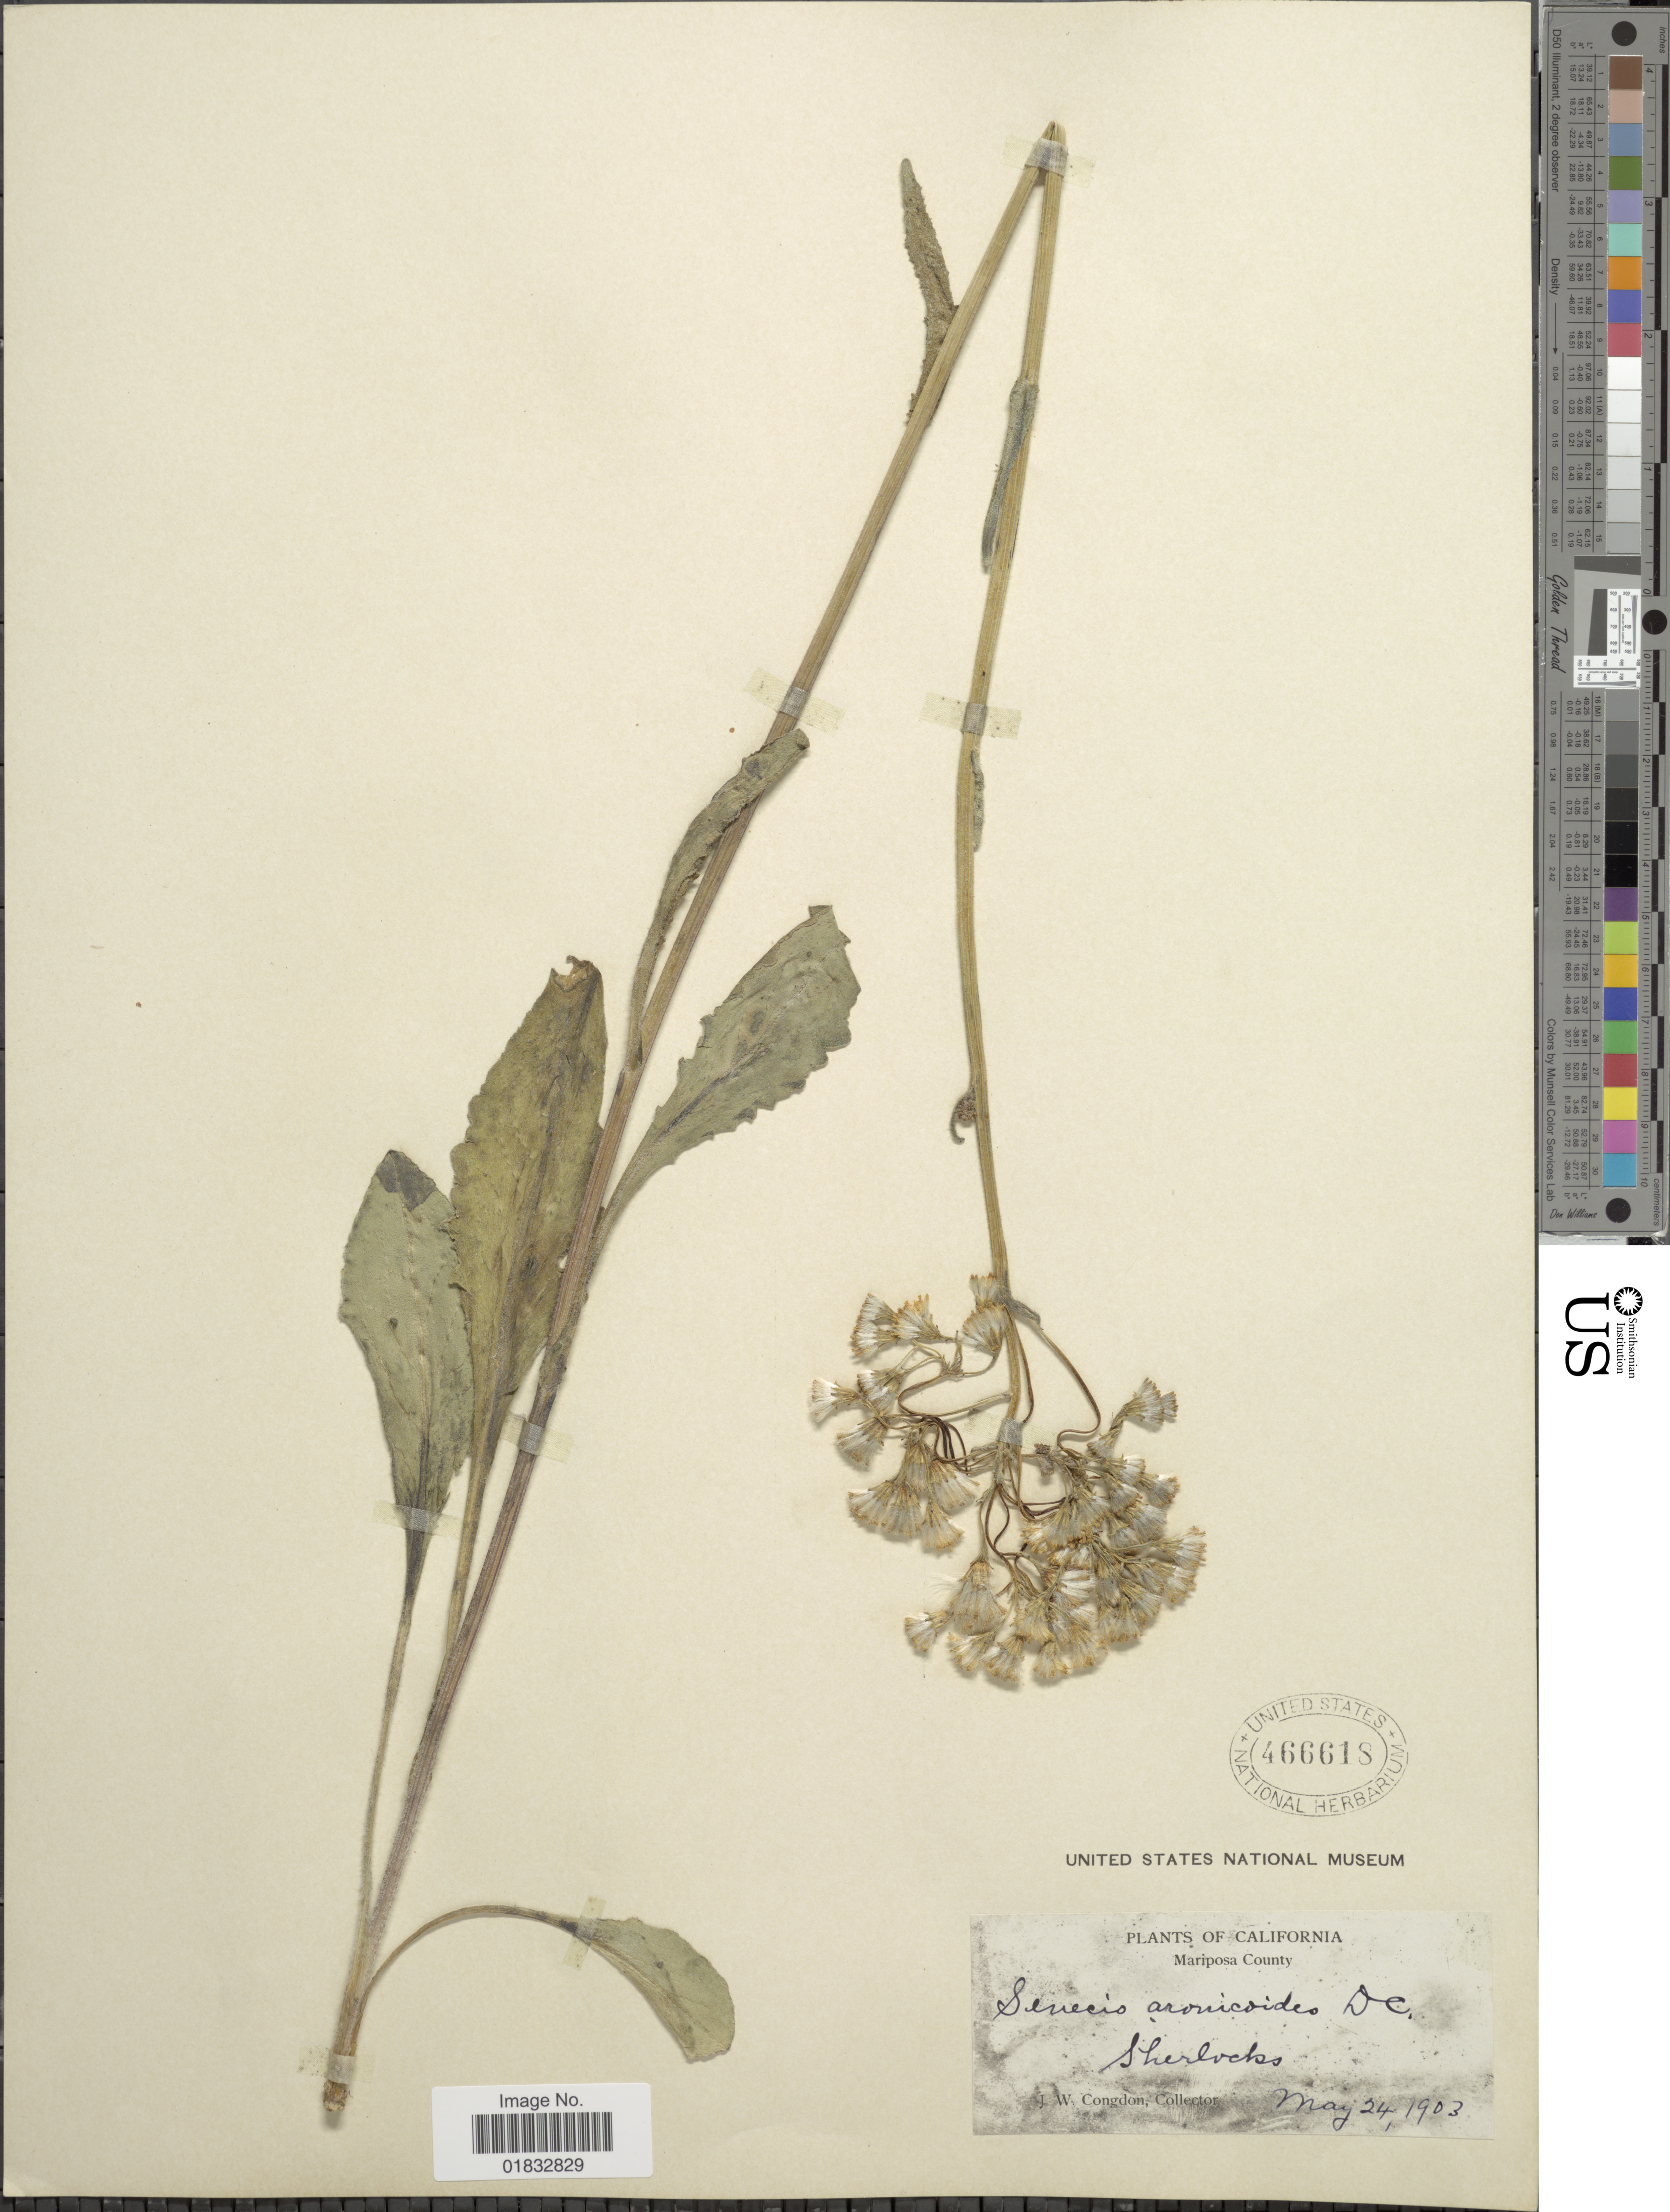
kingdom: Plantae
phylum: Tracheophyta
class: Magnoliopsida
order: Asterales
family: Asteraceae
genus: Senecio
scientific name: Senecio aronicoides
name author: DC.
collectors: J. W. Congdon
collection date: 1903-05-24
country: United States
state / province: California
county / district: Mariposa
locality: Mariposa County, Sherlocks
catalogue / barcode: US 466618